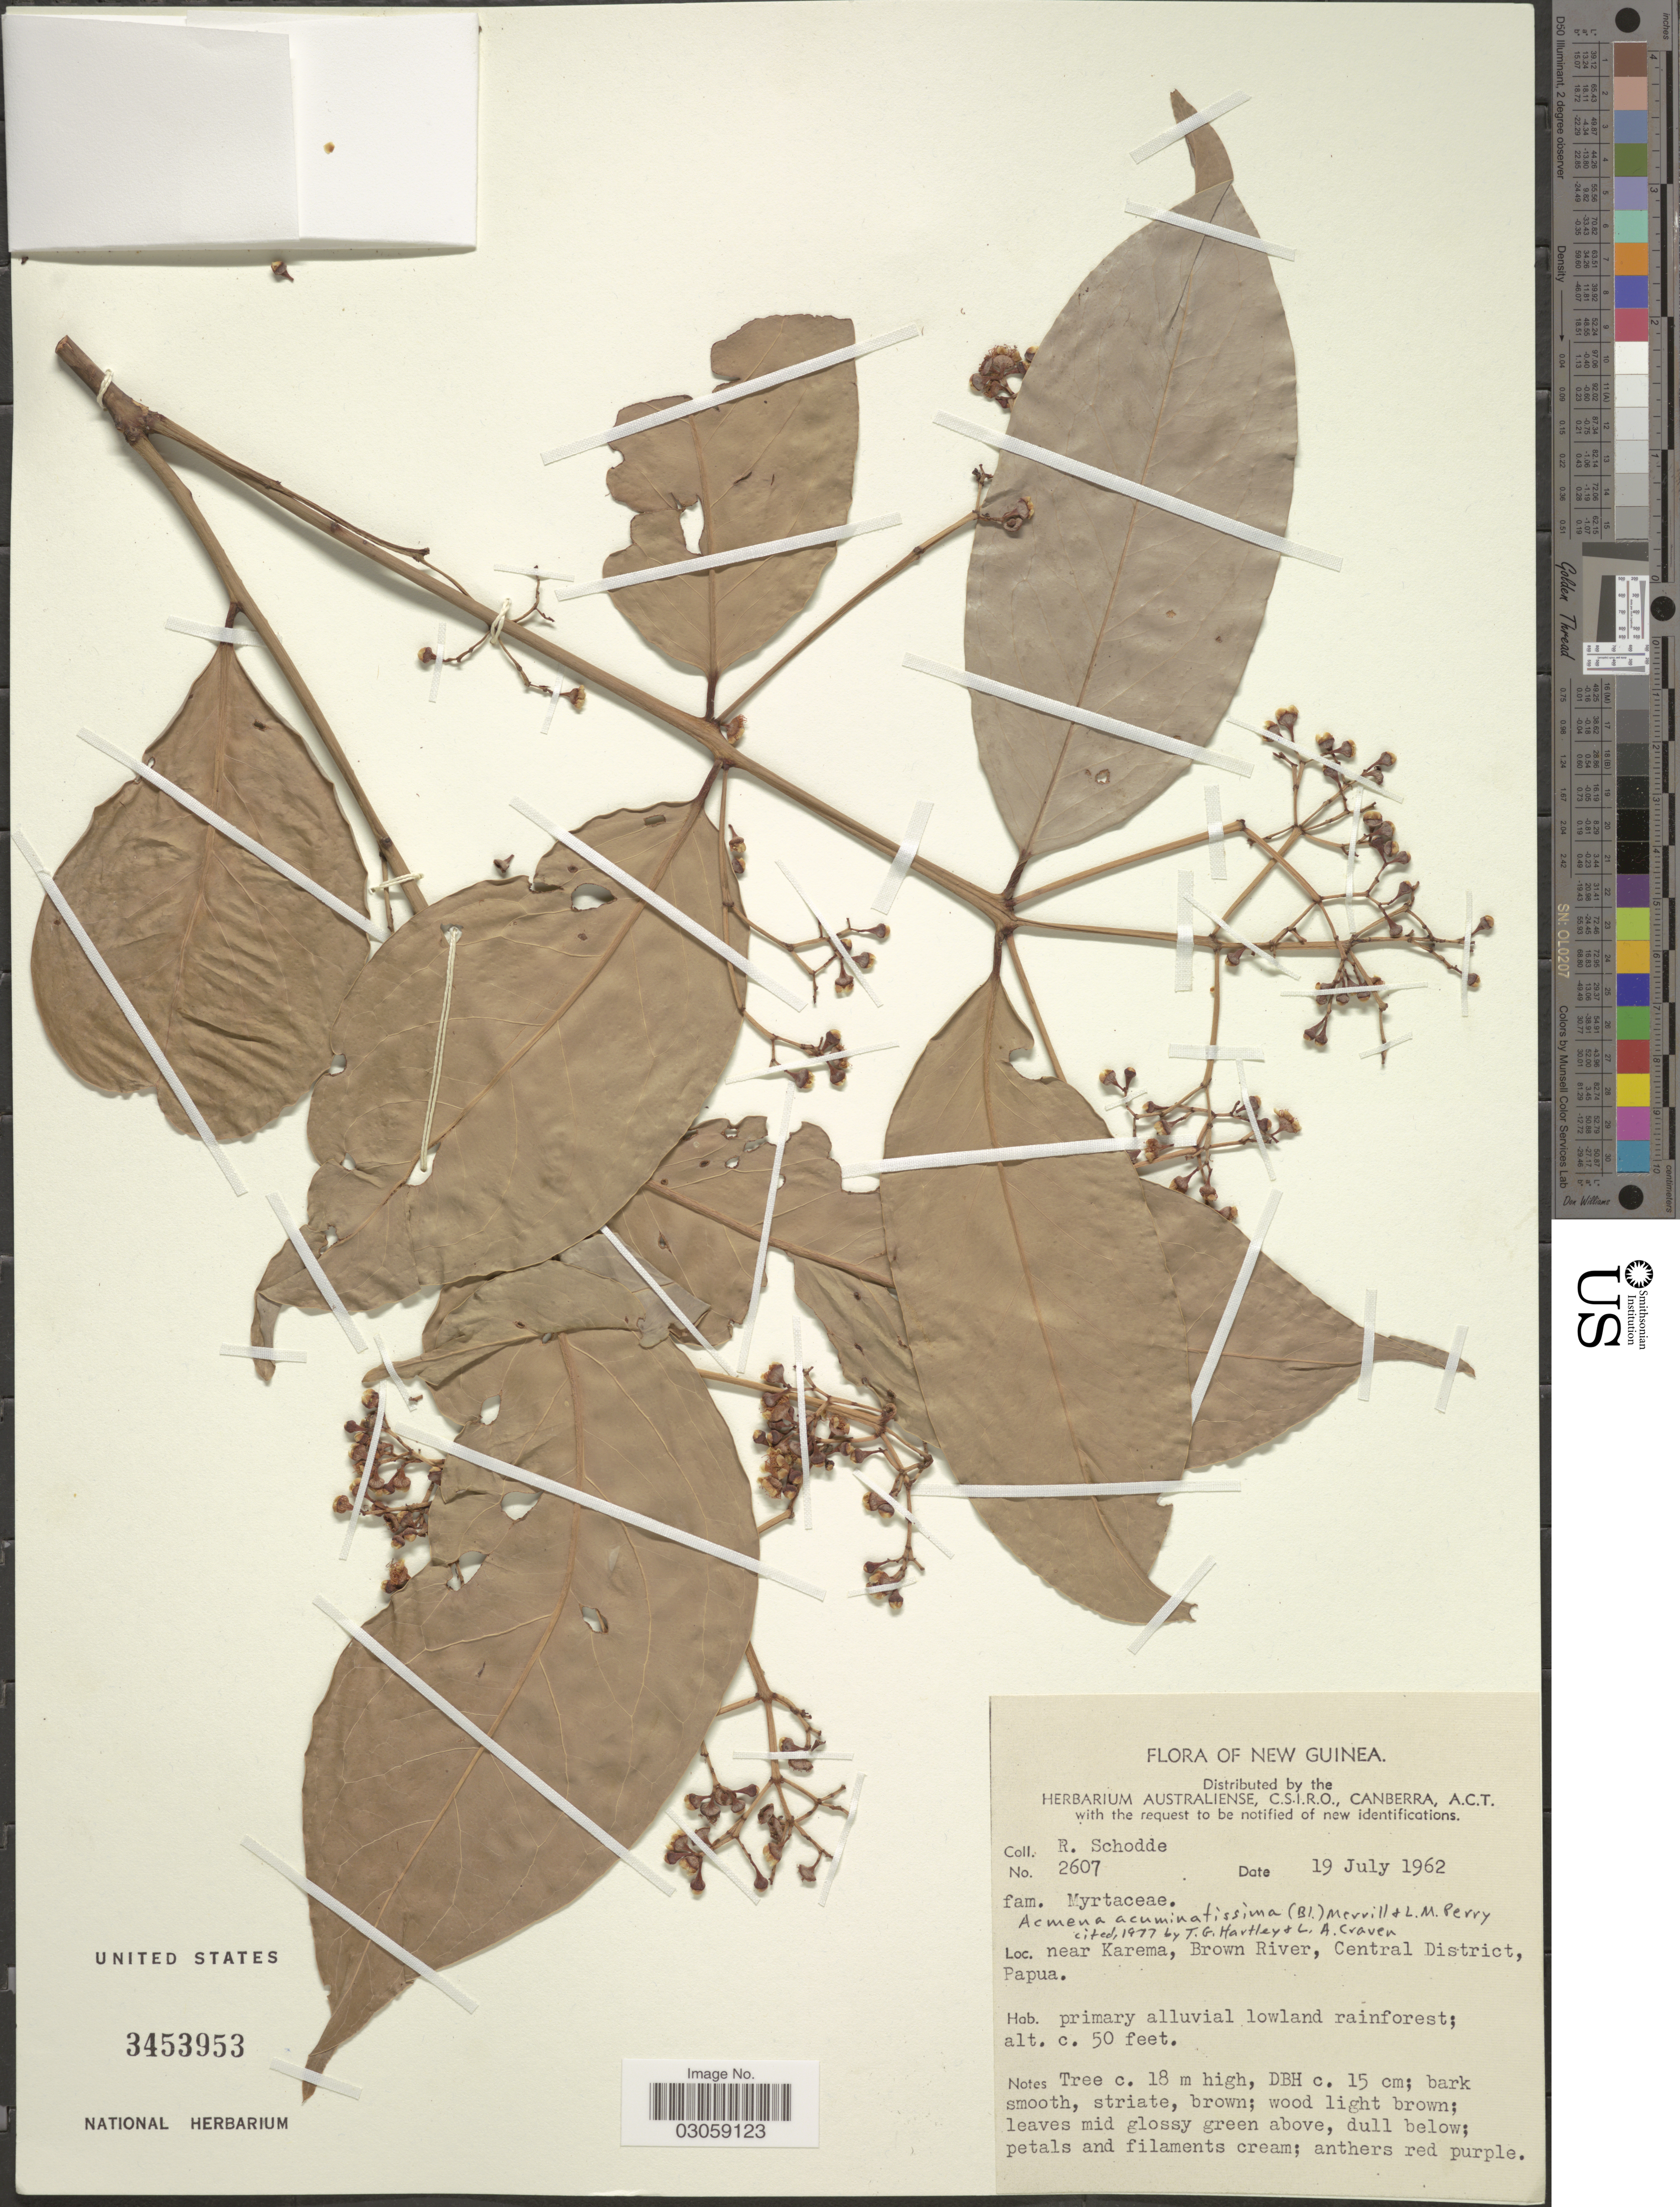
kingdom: Plantae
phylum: Tracheophyta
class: Magnoliopsida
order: Myrtales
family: Myrtaceae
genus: Syzygium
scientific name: Syzygium acuminatissimum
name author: (Blume) DC.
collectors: R. Schodde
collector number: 2607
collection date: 1962-07-19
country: Papua New Guinea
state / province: Central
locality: New Guinea, near Karema, Brown River, Central District, Papua.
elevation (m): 15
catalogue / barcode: US 3453953